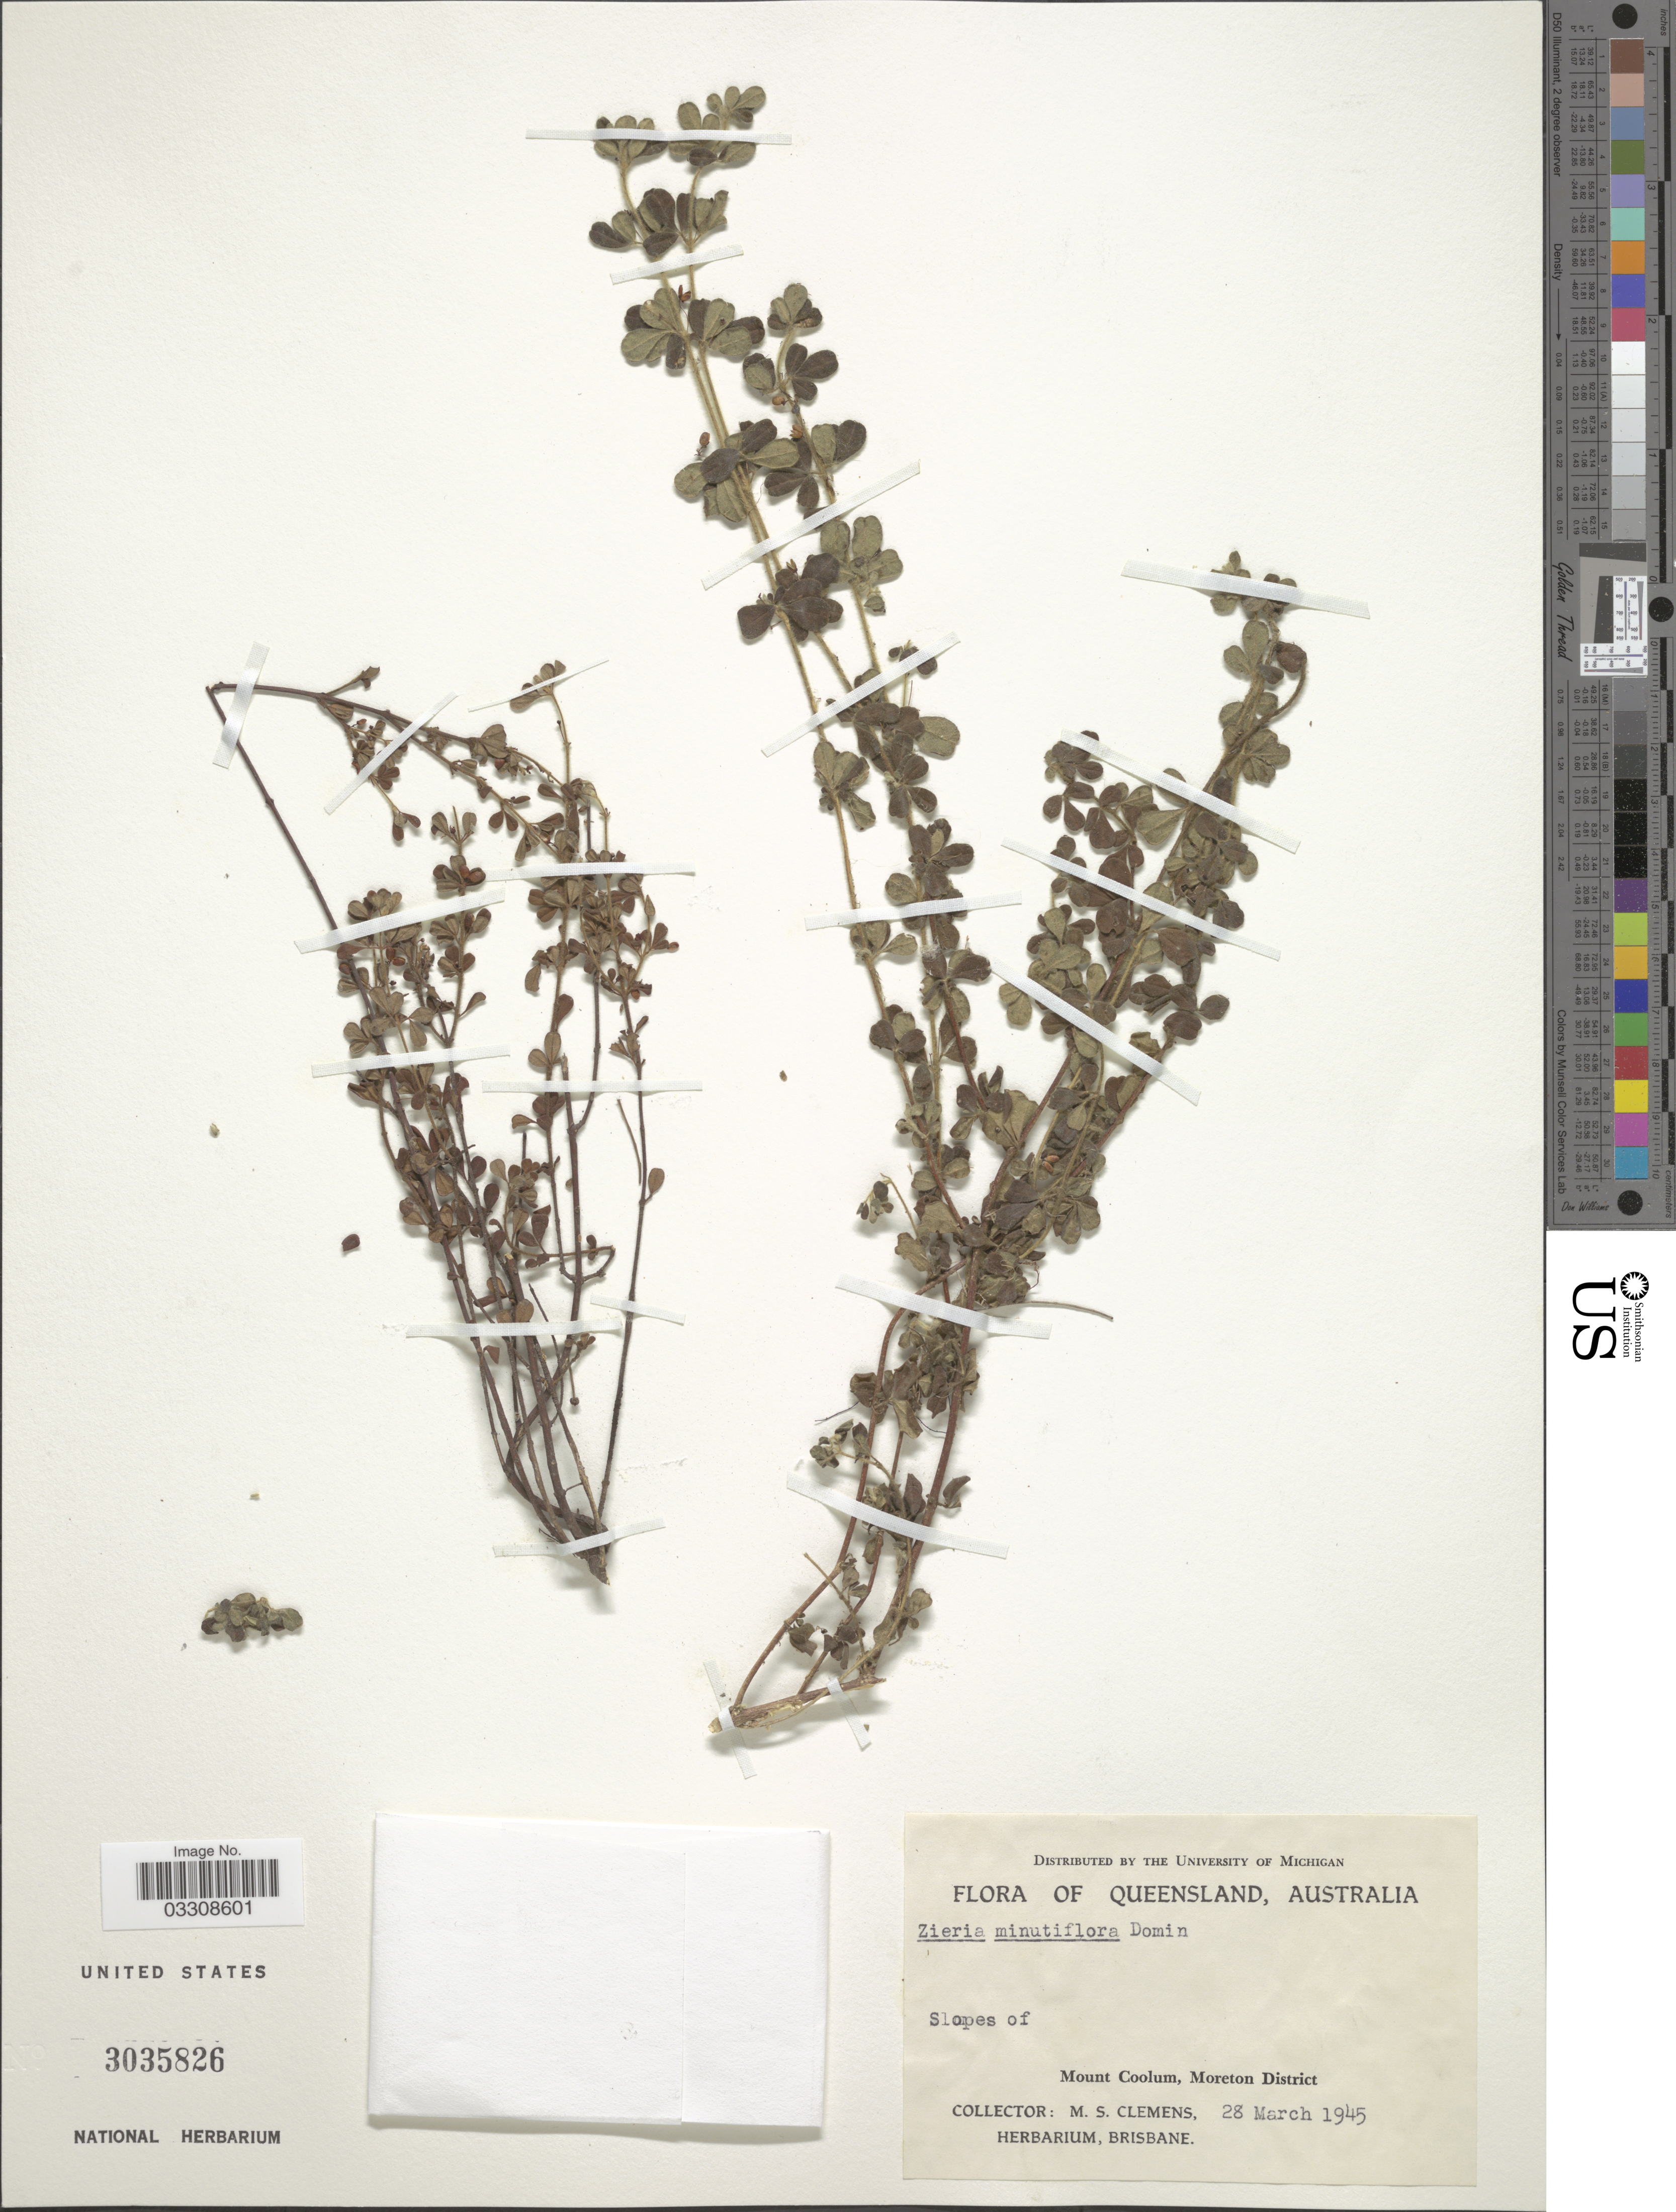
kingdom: Plantae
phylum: Tracheophyta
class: Magnoliopsida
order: Sapindales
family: Rutaceae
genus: Zieria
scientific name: Zieria minutiflora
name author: Domin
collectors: M. S. Clemens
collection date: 1945-03-28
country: Australia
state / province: Queensland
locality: Slopes of Mount Coolum, Moreton District.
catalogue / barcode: US 3035826